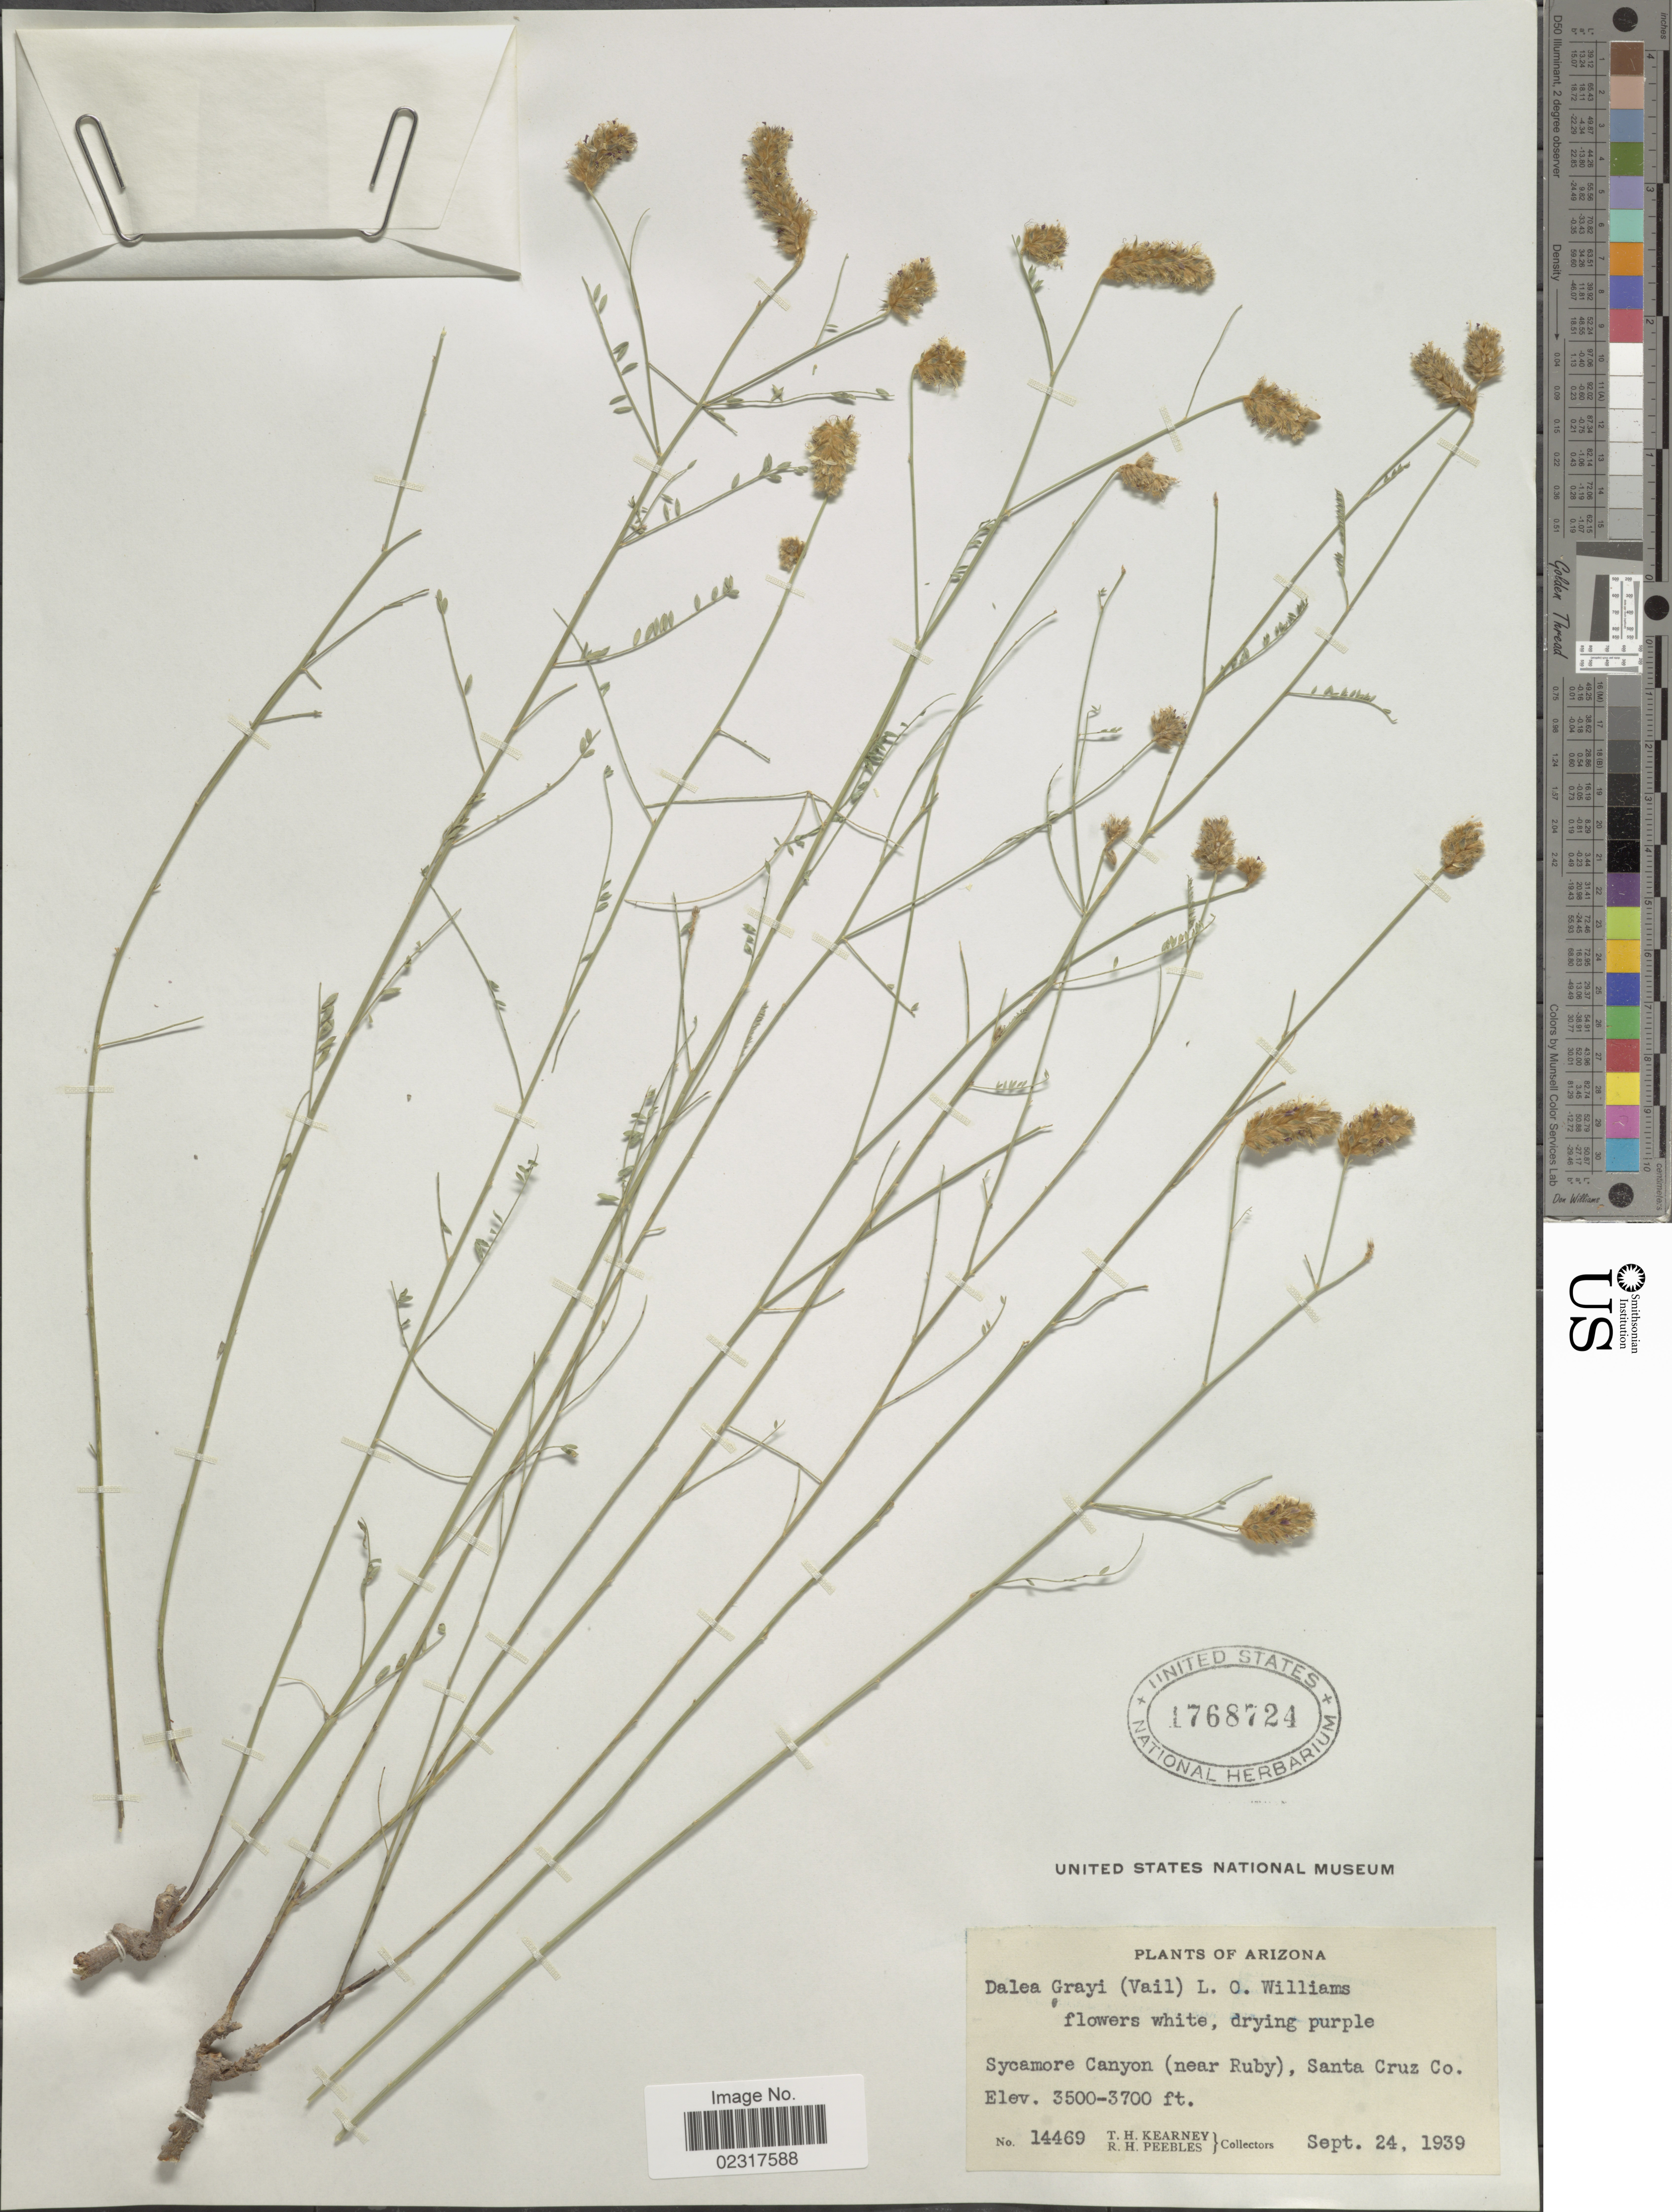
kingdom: Plantae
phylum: Tracheophyta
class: Magnoliopsida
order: Fabales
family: Fabaceae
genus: Dalea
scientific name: Dalea grayi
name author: (Vail) L.O. Williams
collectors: T. H. Kearney & R. H. Peebles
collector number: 14469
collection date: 1939-09-24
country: United States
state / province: Arizona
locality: Sycamore Canyon (near Ruby), Santa Cruz Co.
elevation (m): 1067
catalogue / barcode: US 1768724